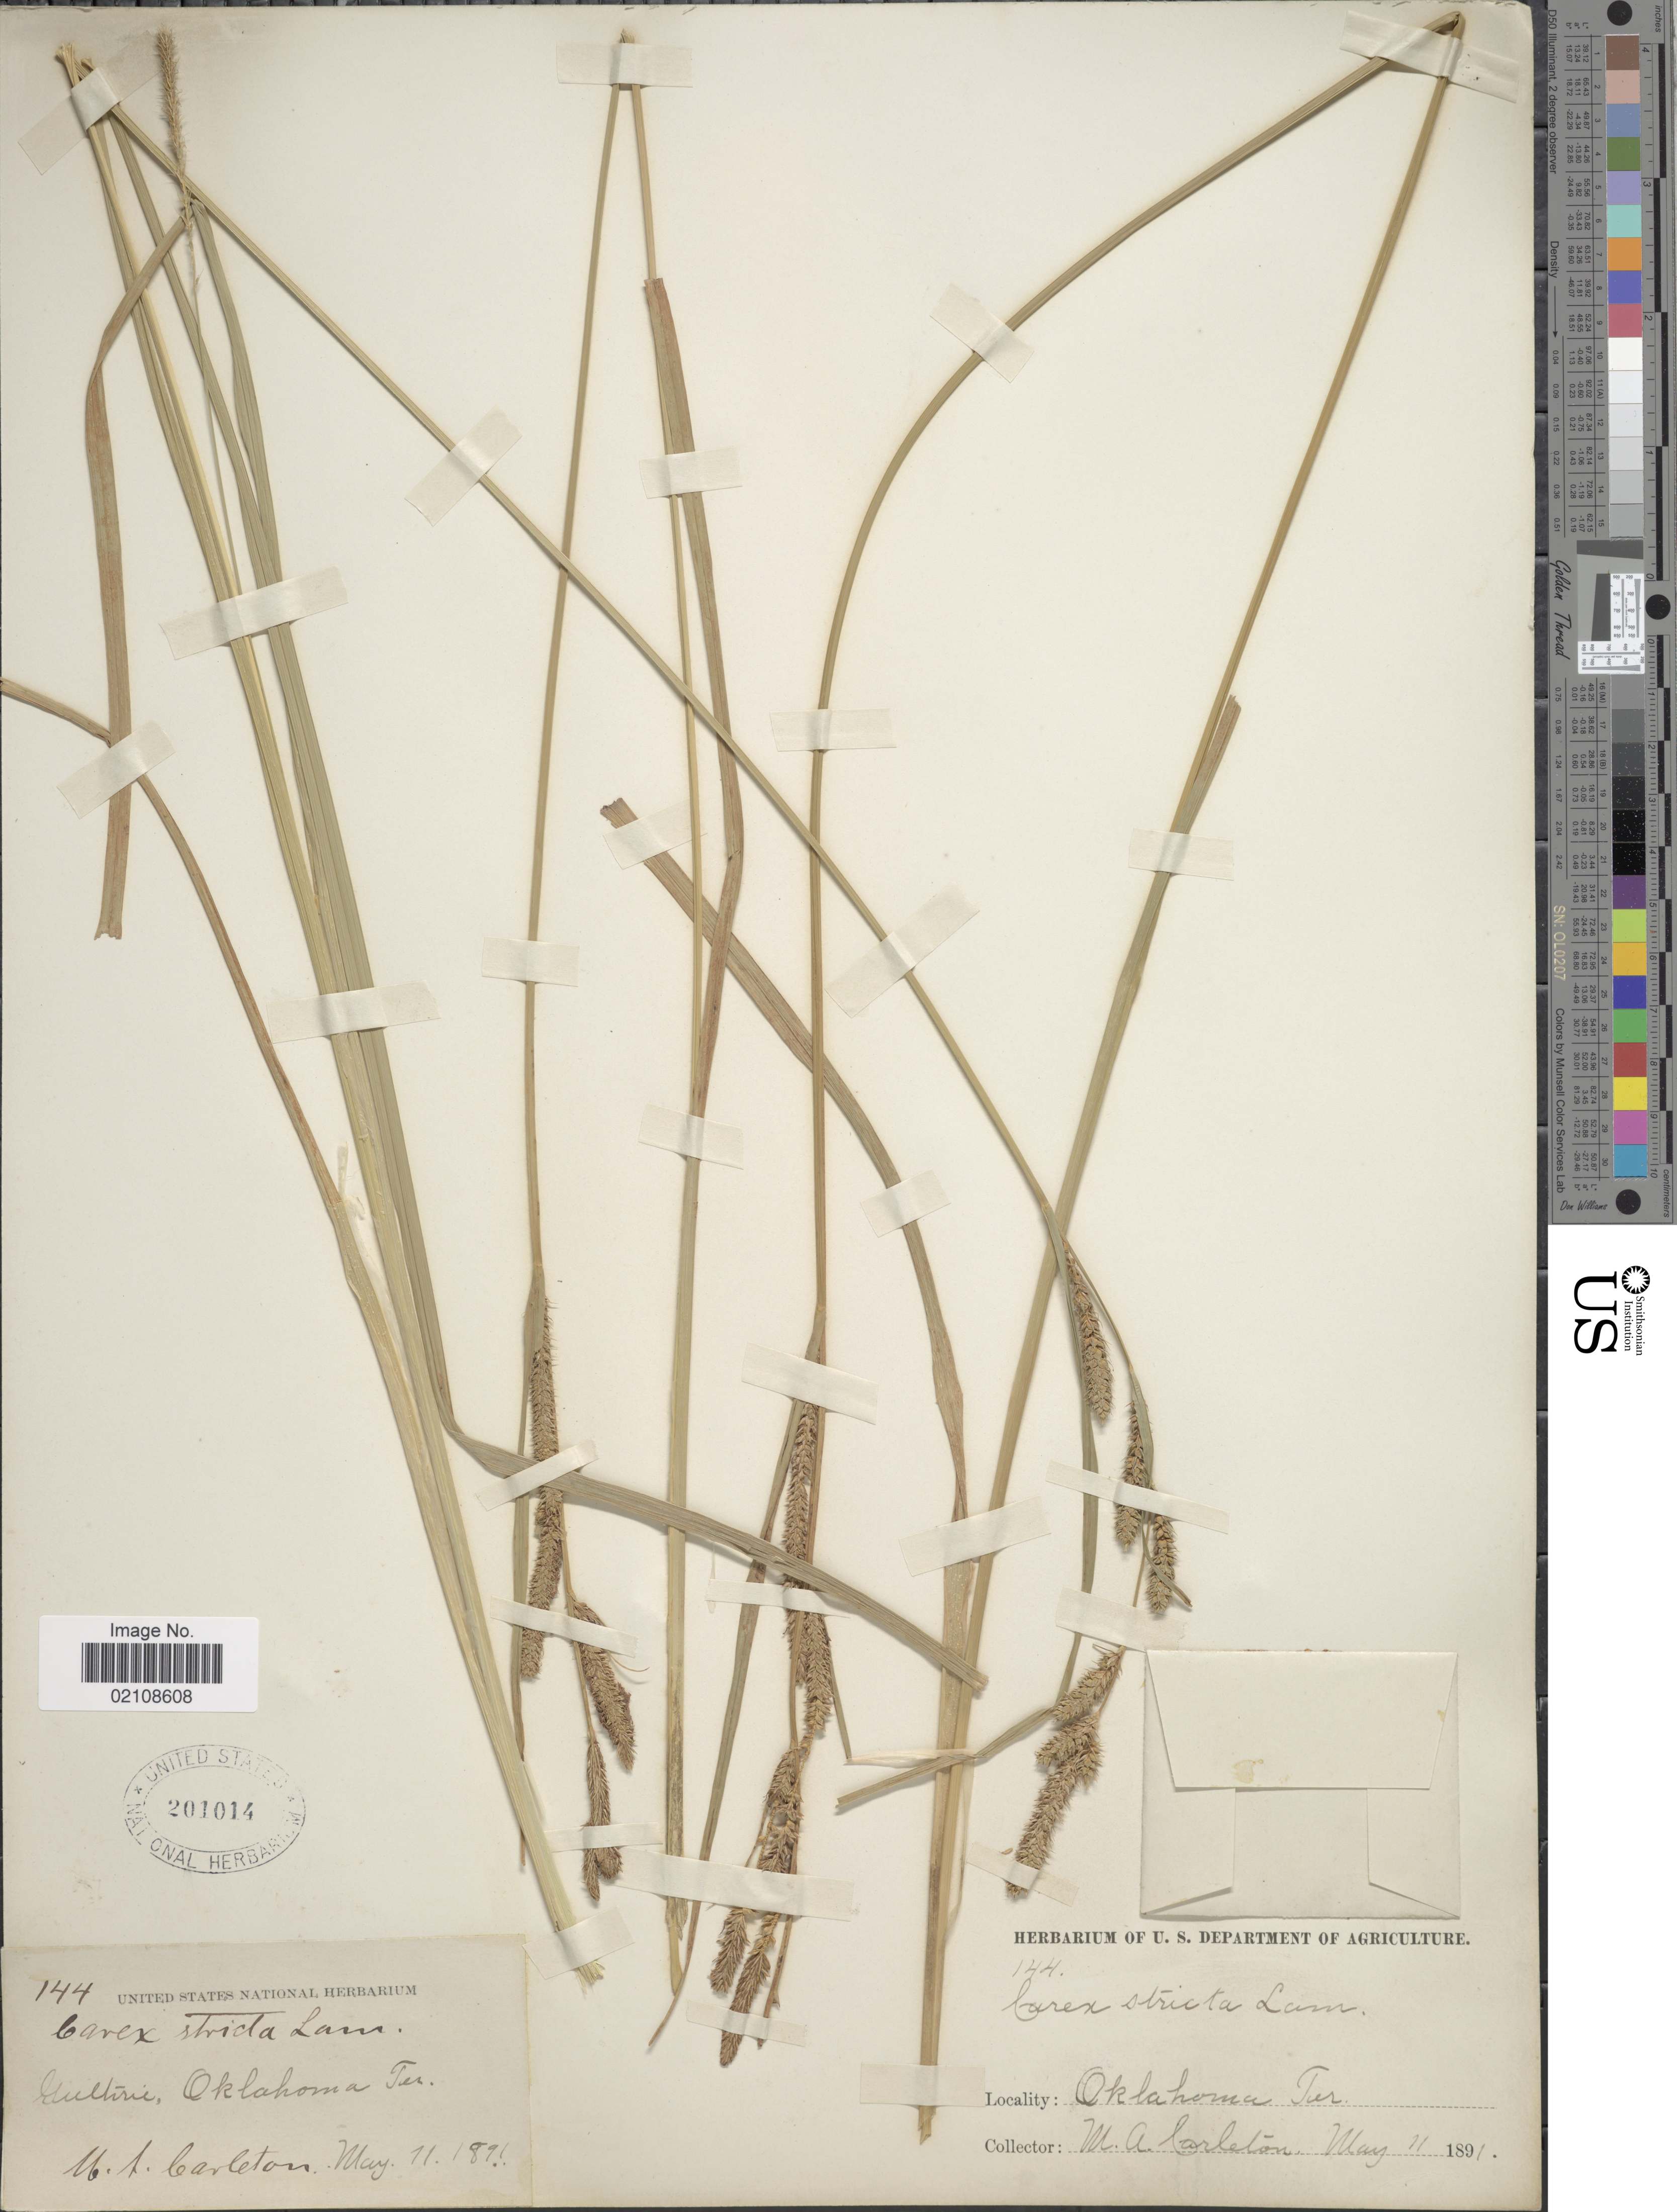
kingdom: Plantae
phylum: Tracheophyta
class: Liliopsida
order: Poales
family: Cyperaceae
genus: Carex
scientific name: Carex emoryi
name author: Dewey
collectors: M. A. Carleton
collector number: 144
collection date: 1891-05-11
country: United States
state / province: Oklahoma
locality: Gultirie, Oklahoma Ter.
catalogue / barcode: US 201014